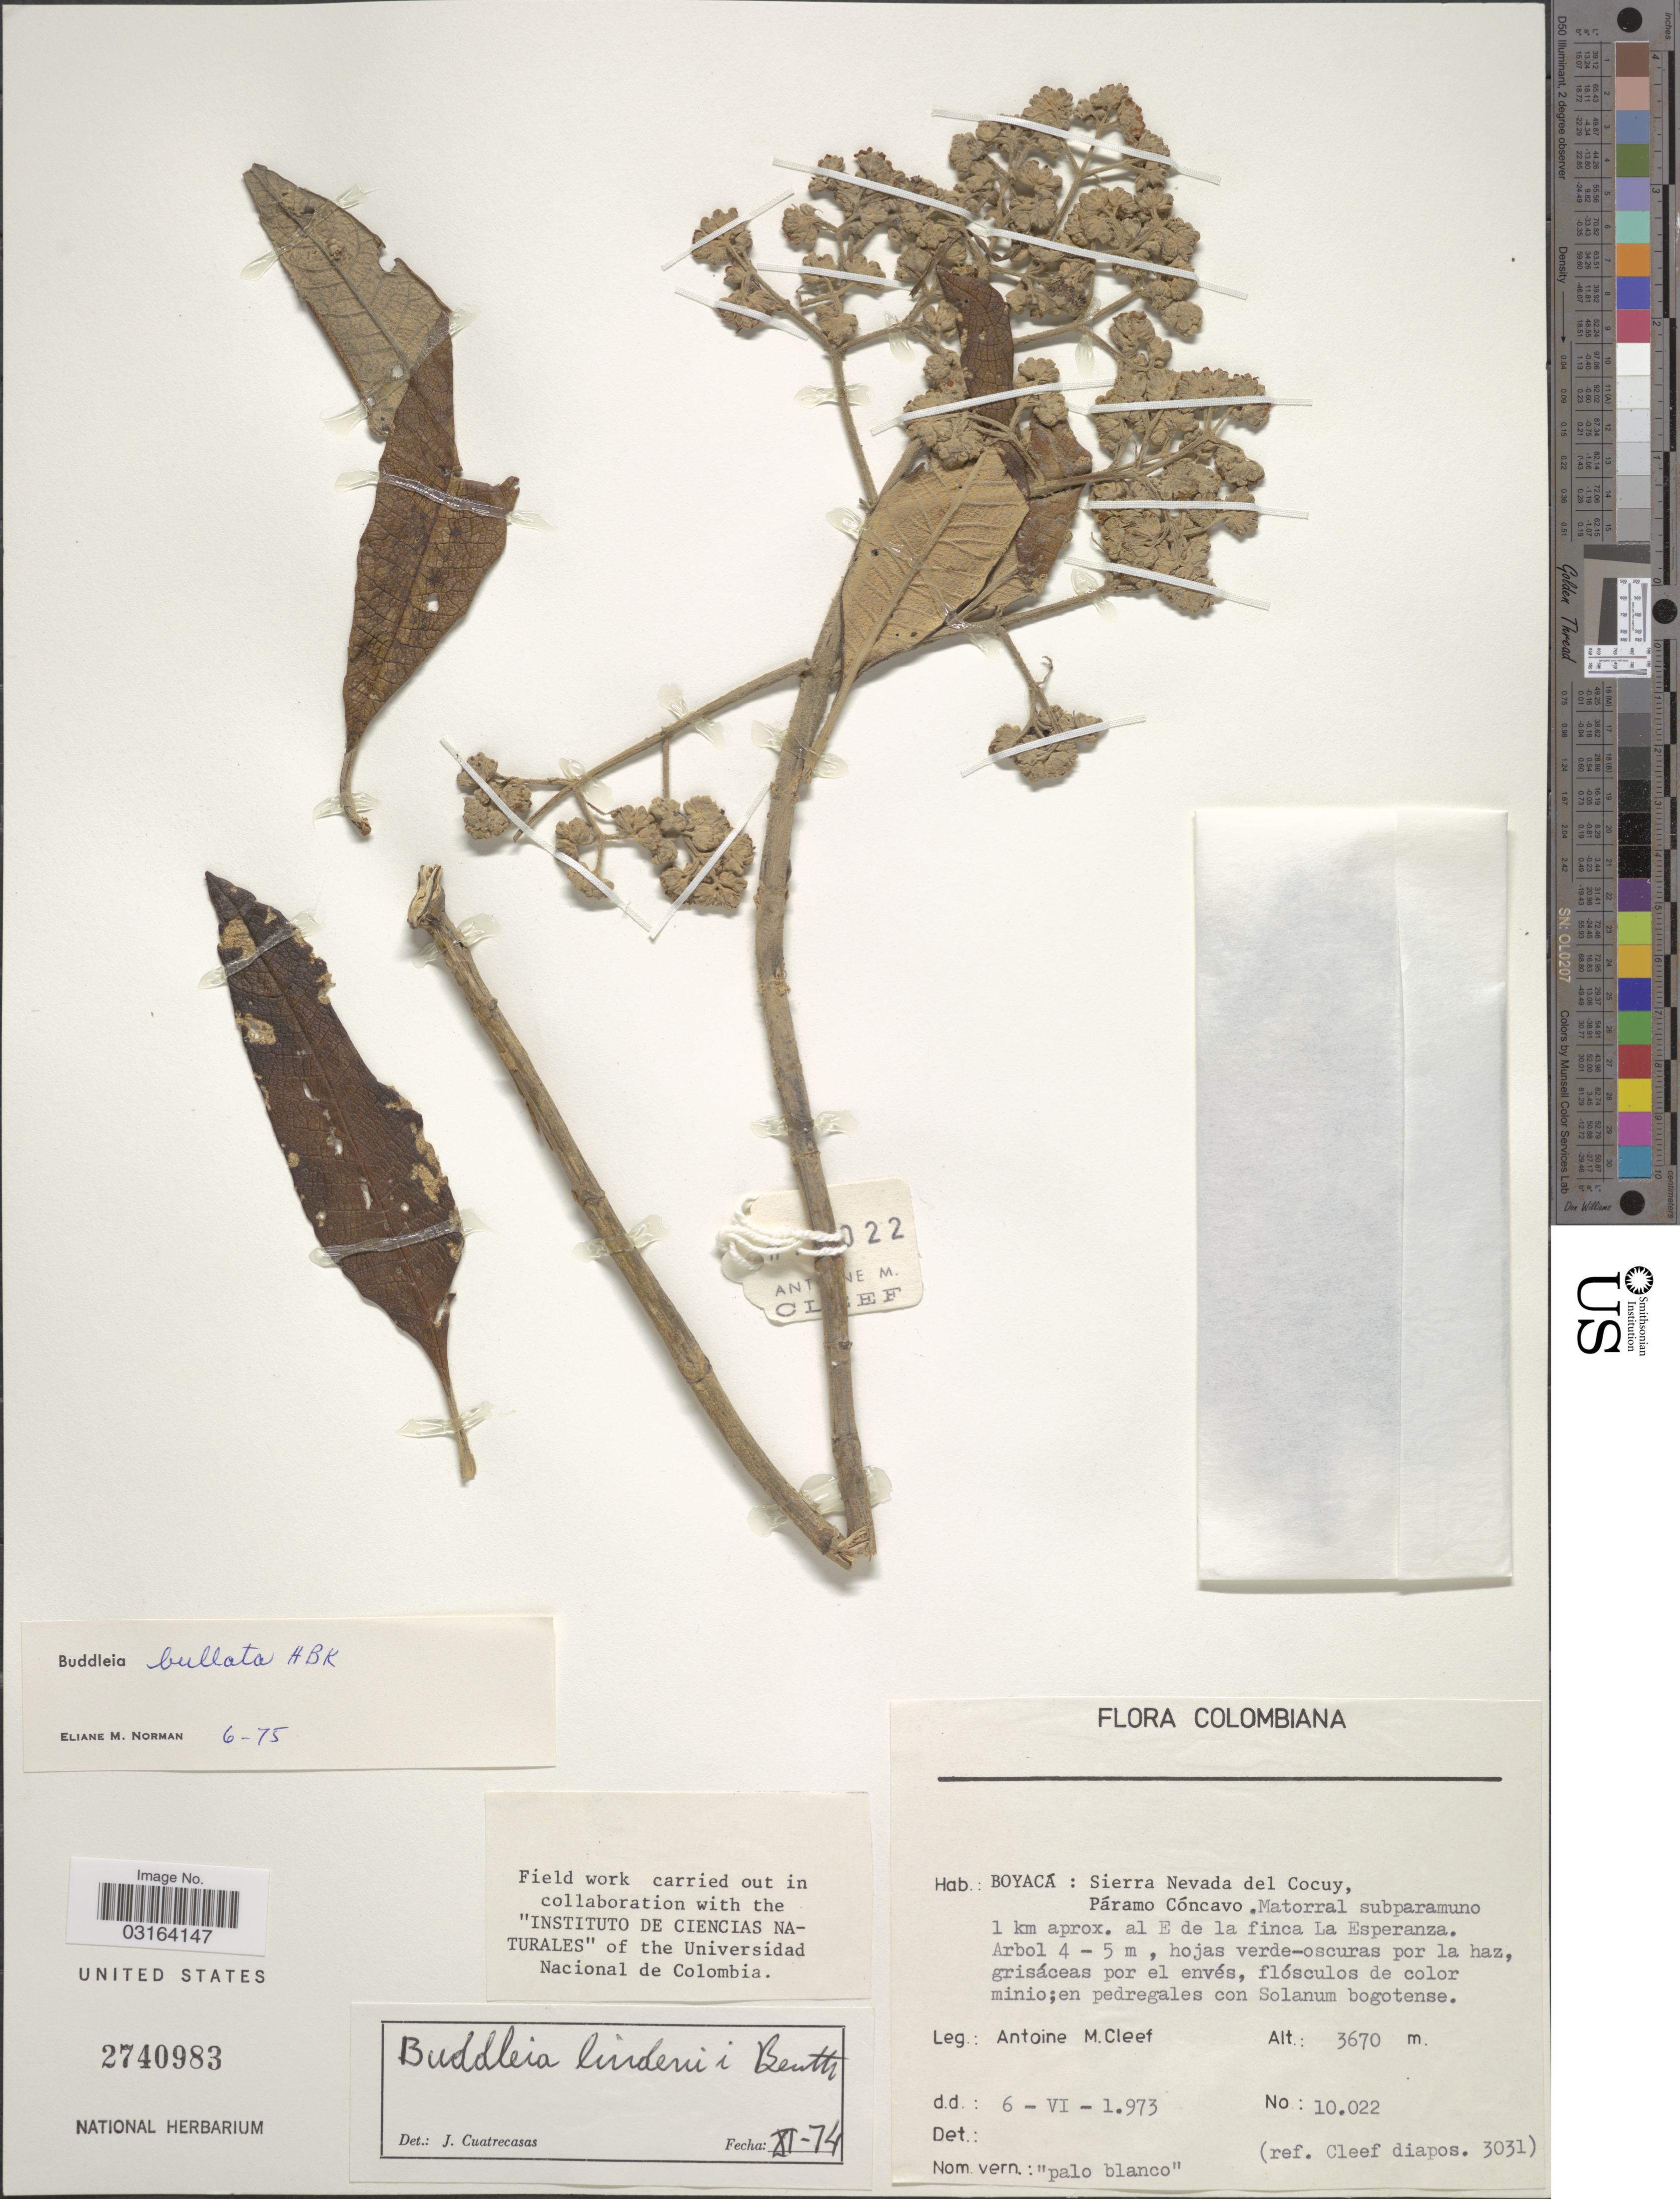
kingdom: Plantae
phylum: Tracheophyta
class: Magnoliopsida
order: Lamiales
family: Scrophulariaceae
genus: Buddleja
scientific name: Buddleja bullata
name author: Kunth in Humb. & et al.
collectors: A. M. Cleef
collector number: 10022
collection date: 1973-06-06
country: Colombia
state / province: Boyacá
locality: Sierra Nevada del Cocuy, Páramo Cóncavo. Matorral subparamuno 1 km aprox. Al E de la finca La Esperanza.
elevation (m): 3670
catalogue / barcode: US 2740983